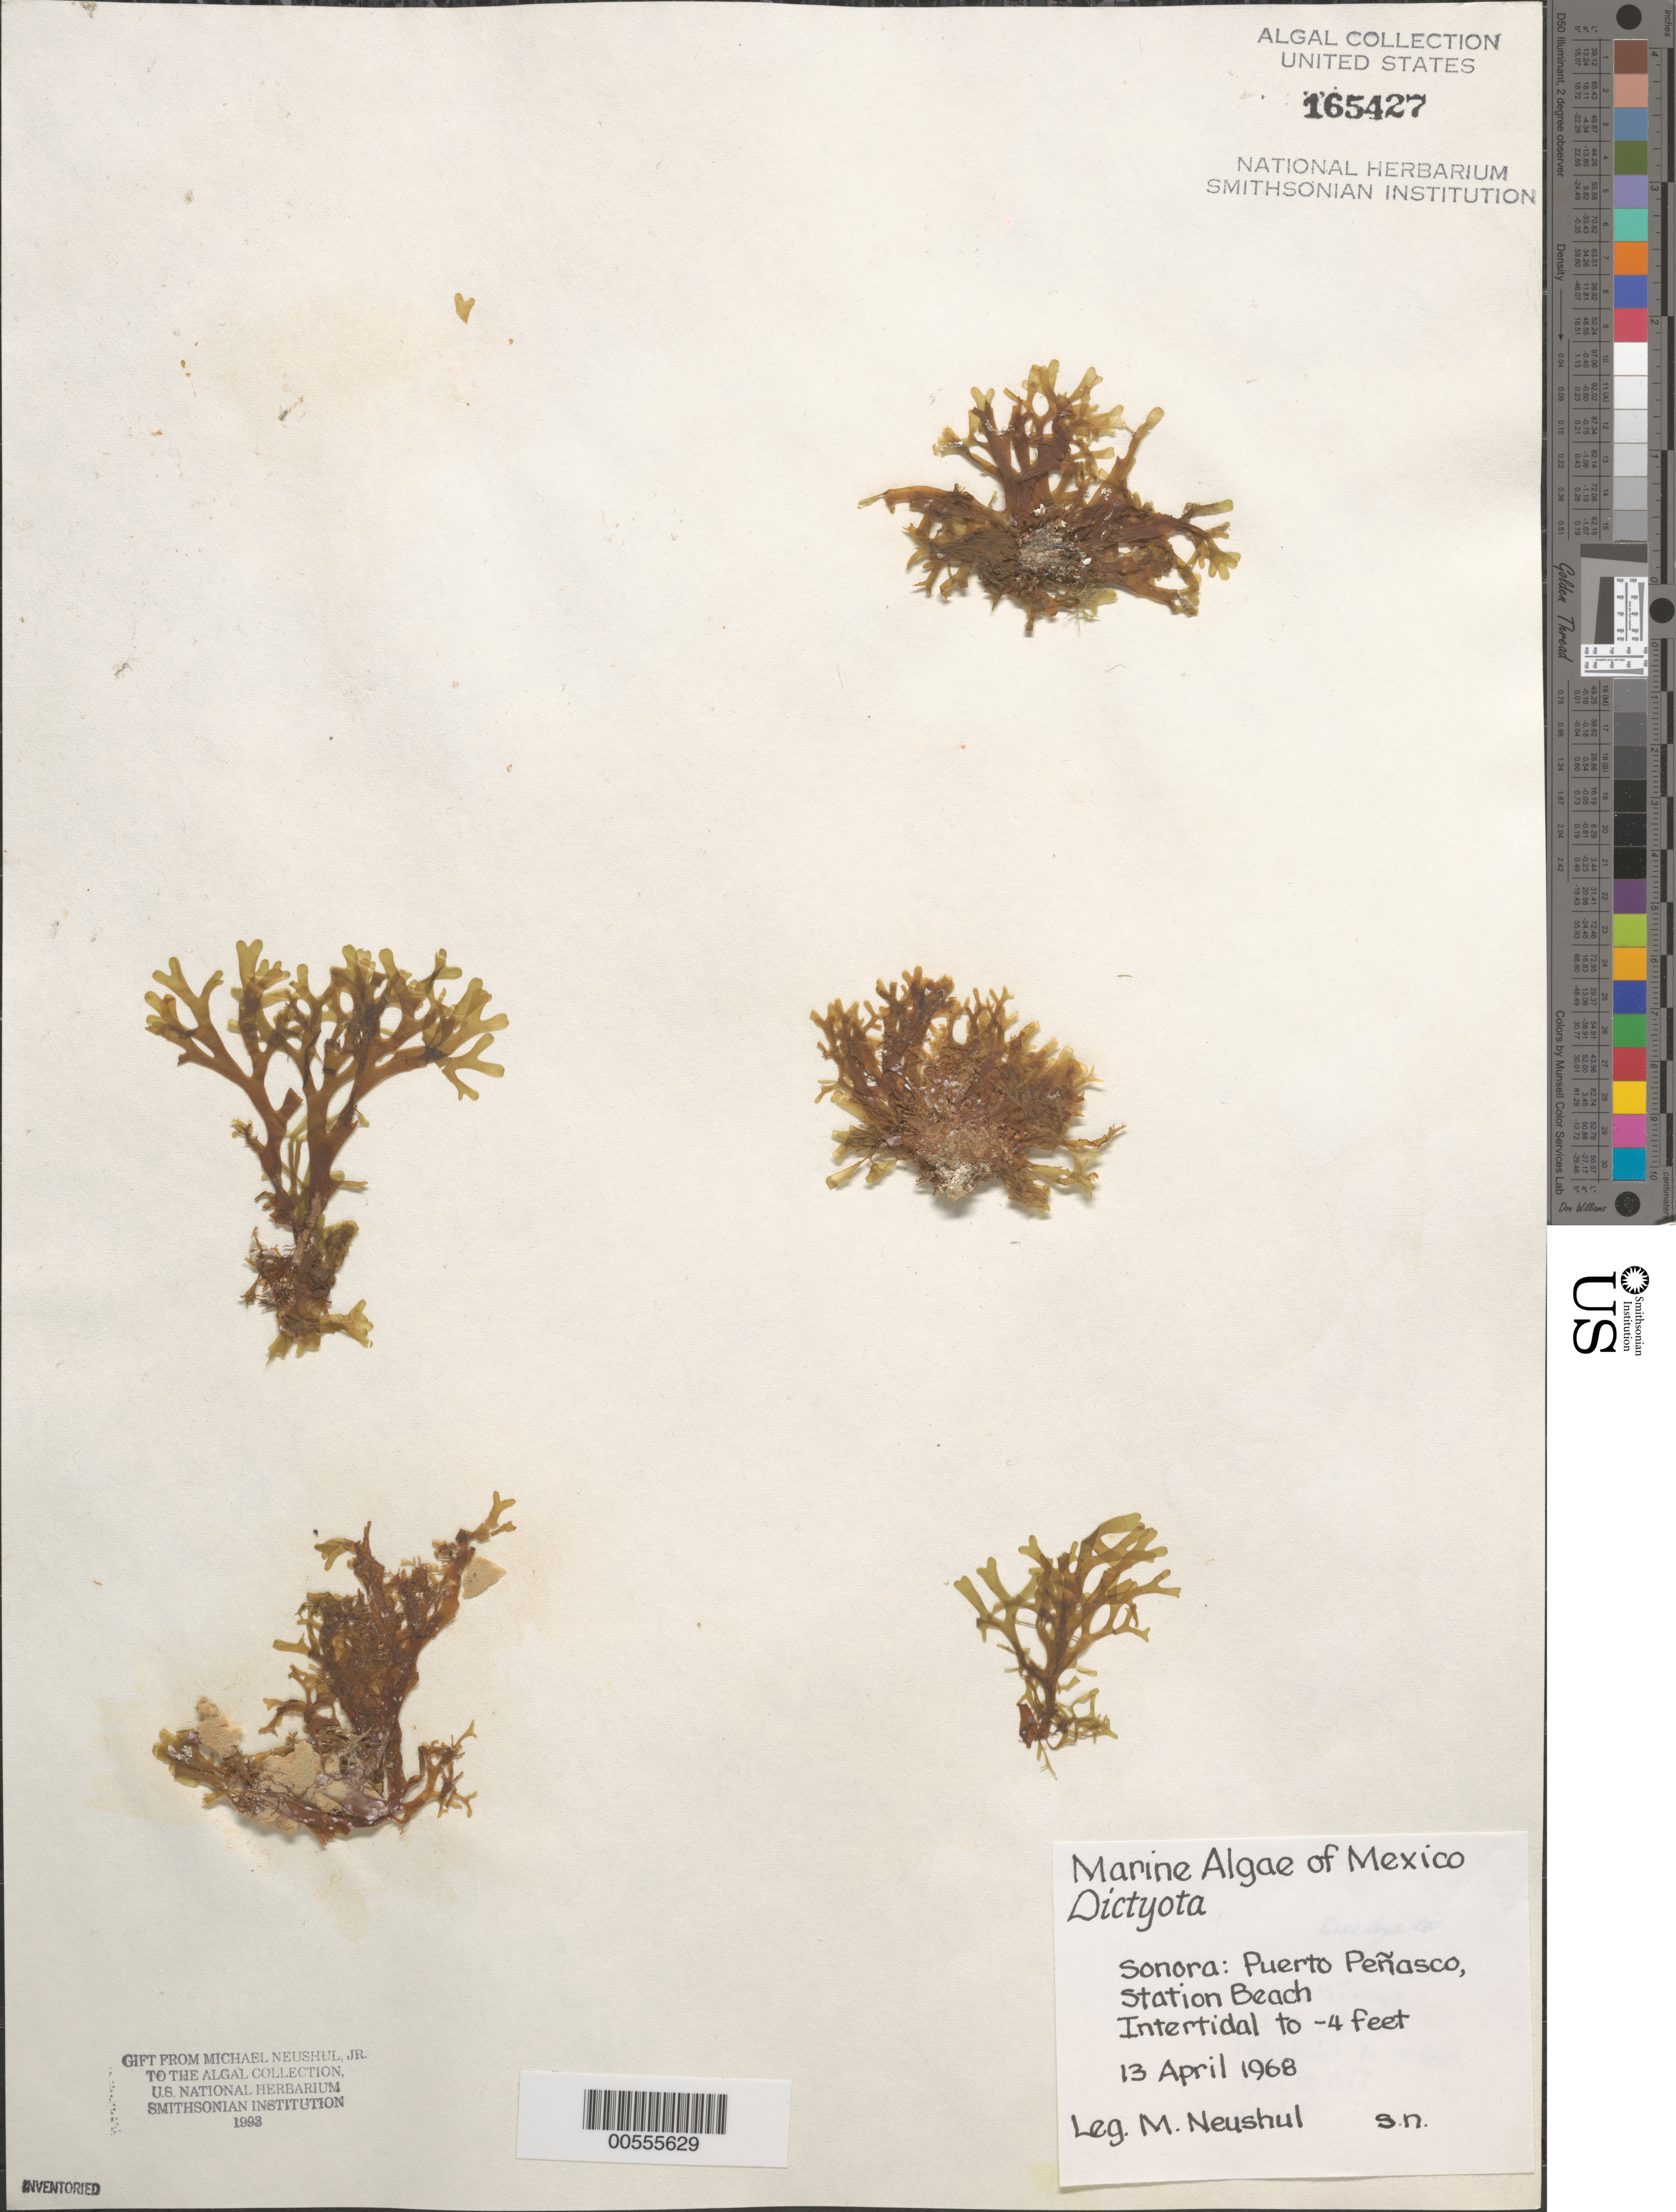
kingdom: Chromista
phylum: Ochrophyta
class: Phaeophyceae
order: Dictyotales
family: Dictyotaceae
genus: Dictyota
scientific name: Dictyota sp.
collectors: M. Neushul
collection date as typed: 13 Apr 1968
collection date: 1968-04-13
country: Mexico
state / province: Sonora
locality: Puerto Penasco, Playa Estacion (Station Beach)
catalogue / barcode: US 165427